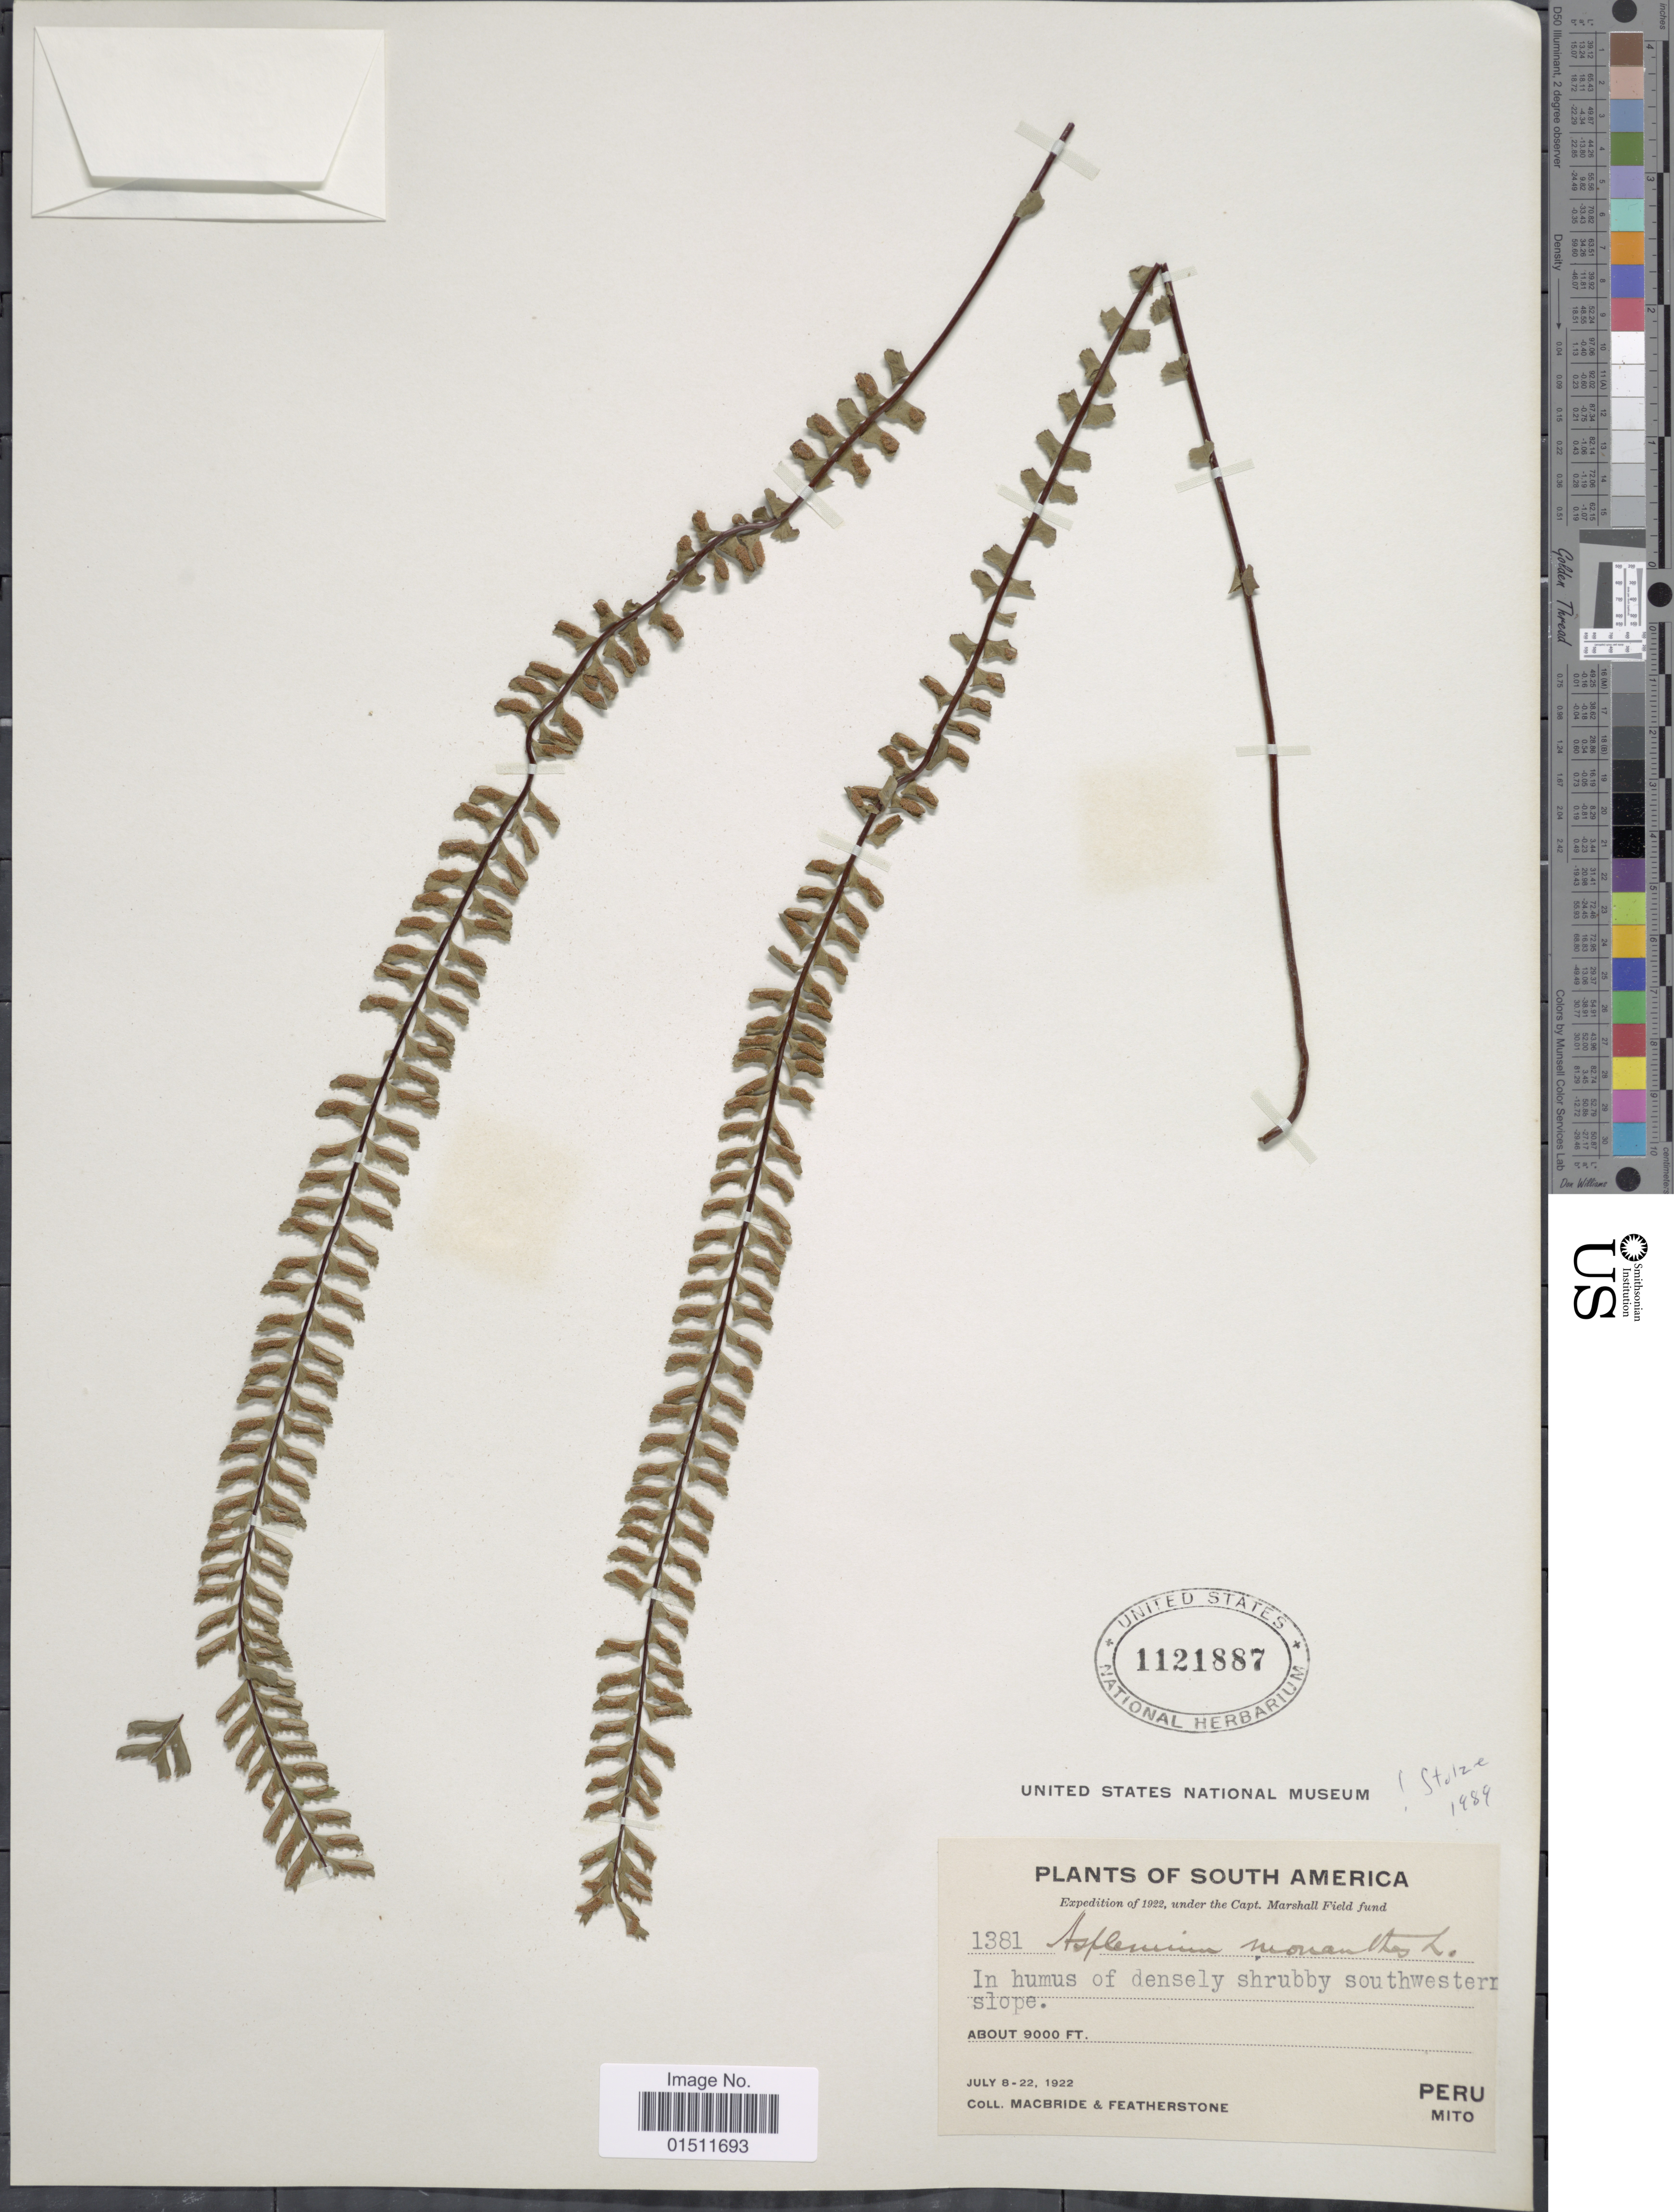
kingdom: Plantae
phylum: Tracheophyta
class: Polypodiopsida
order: Polypodiales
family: Aspleniaceae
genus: Asplenium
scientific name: Asplenium monanthes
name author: L.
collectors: Macbride, -- & -. Featherstone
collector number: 1381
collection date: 1922-07-08/1922-07-22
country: Peru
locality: Mito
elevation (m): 2743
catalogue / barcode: US 1121887